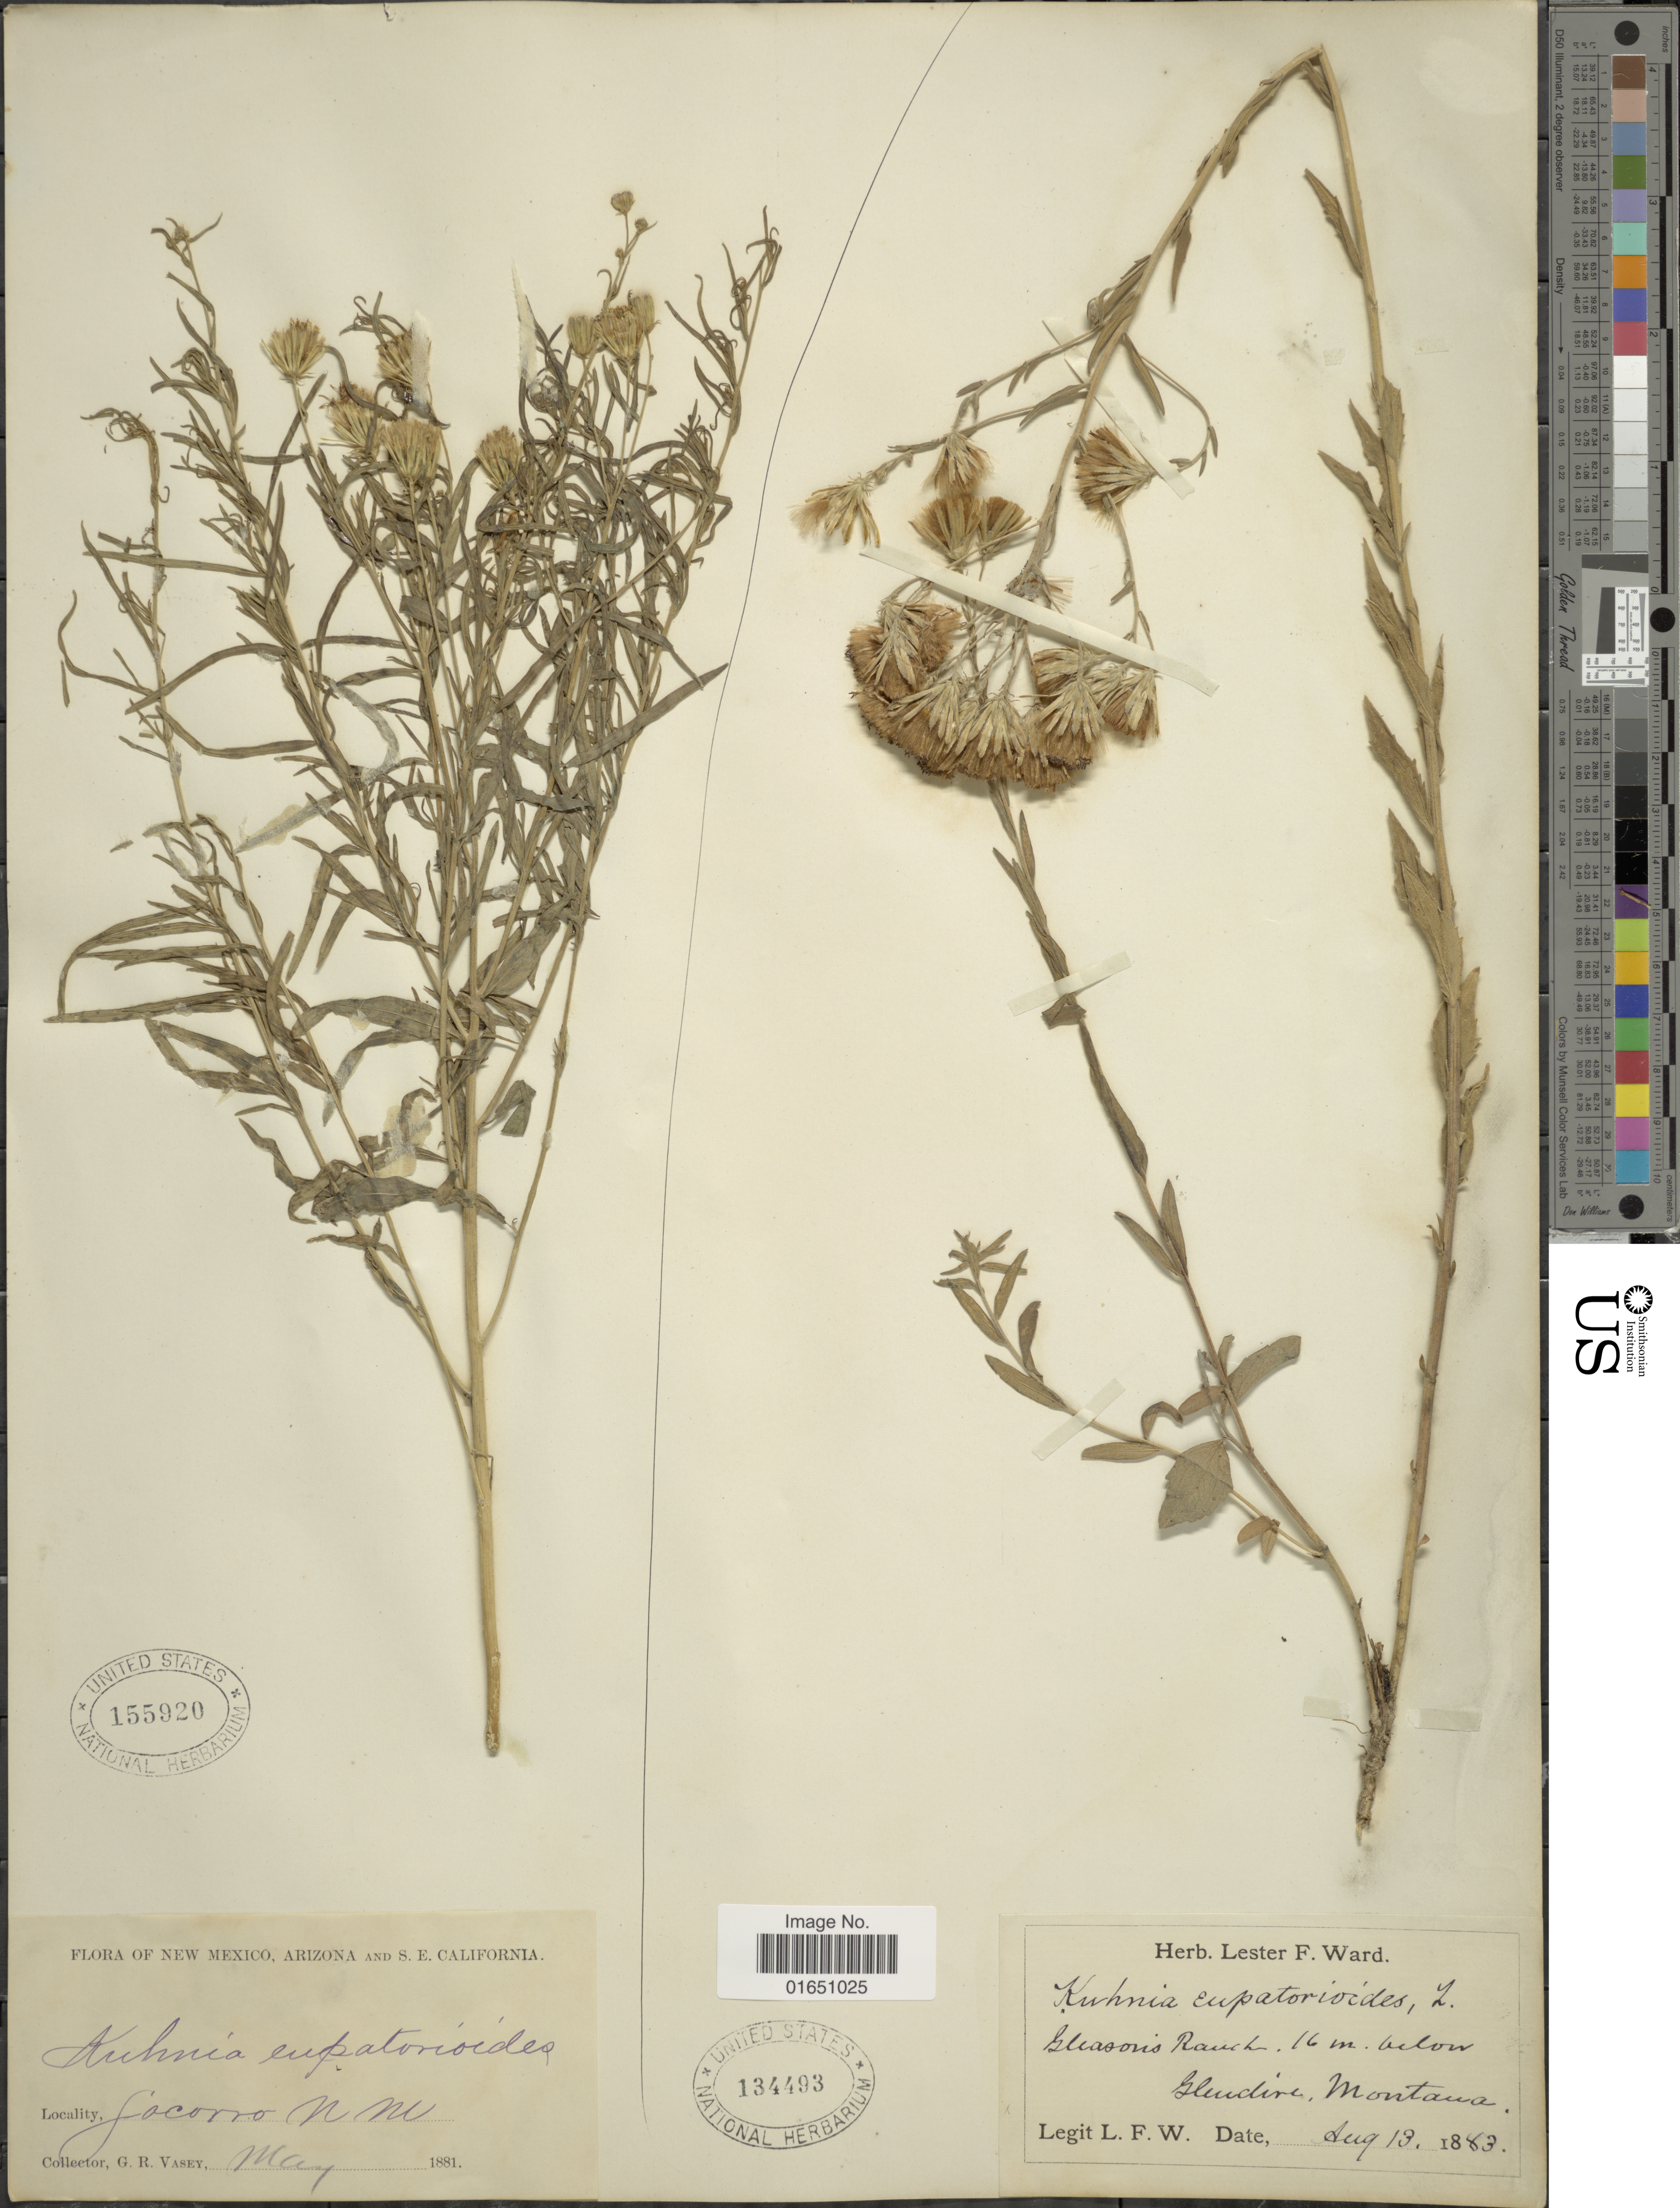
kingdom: Plantae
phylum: Tracheophyta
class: Magnoliopsida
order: Asterales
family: Asteraceae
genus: Brickellia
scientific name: Brickellia eupatorioides var. corymbulosa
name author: (Torr. & A. Gray) Shinners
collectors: L. F. Ward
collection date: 1883-08-13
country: United States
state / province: Montana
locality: Gleasons Ranch, 16 m. below Gleudire, Montana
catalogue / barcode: US 134493-2